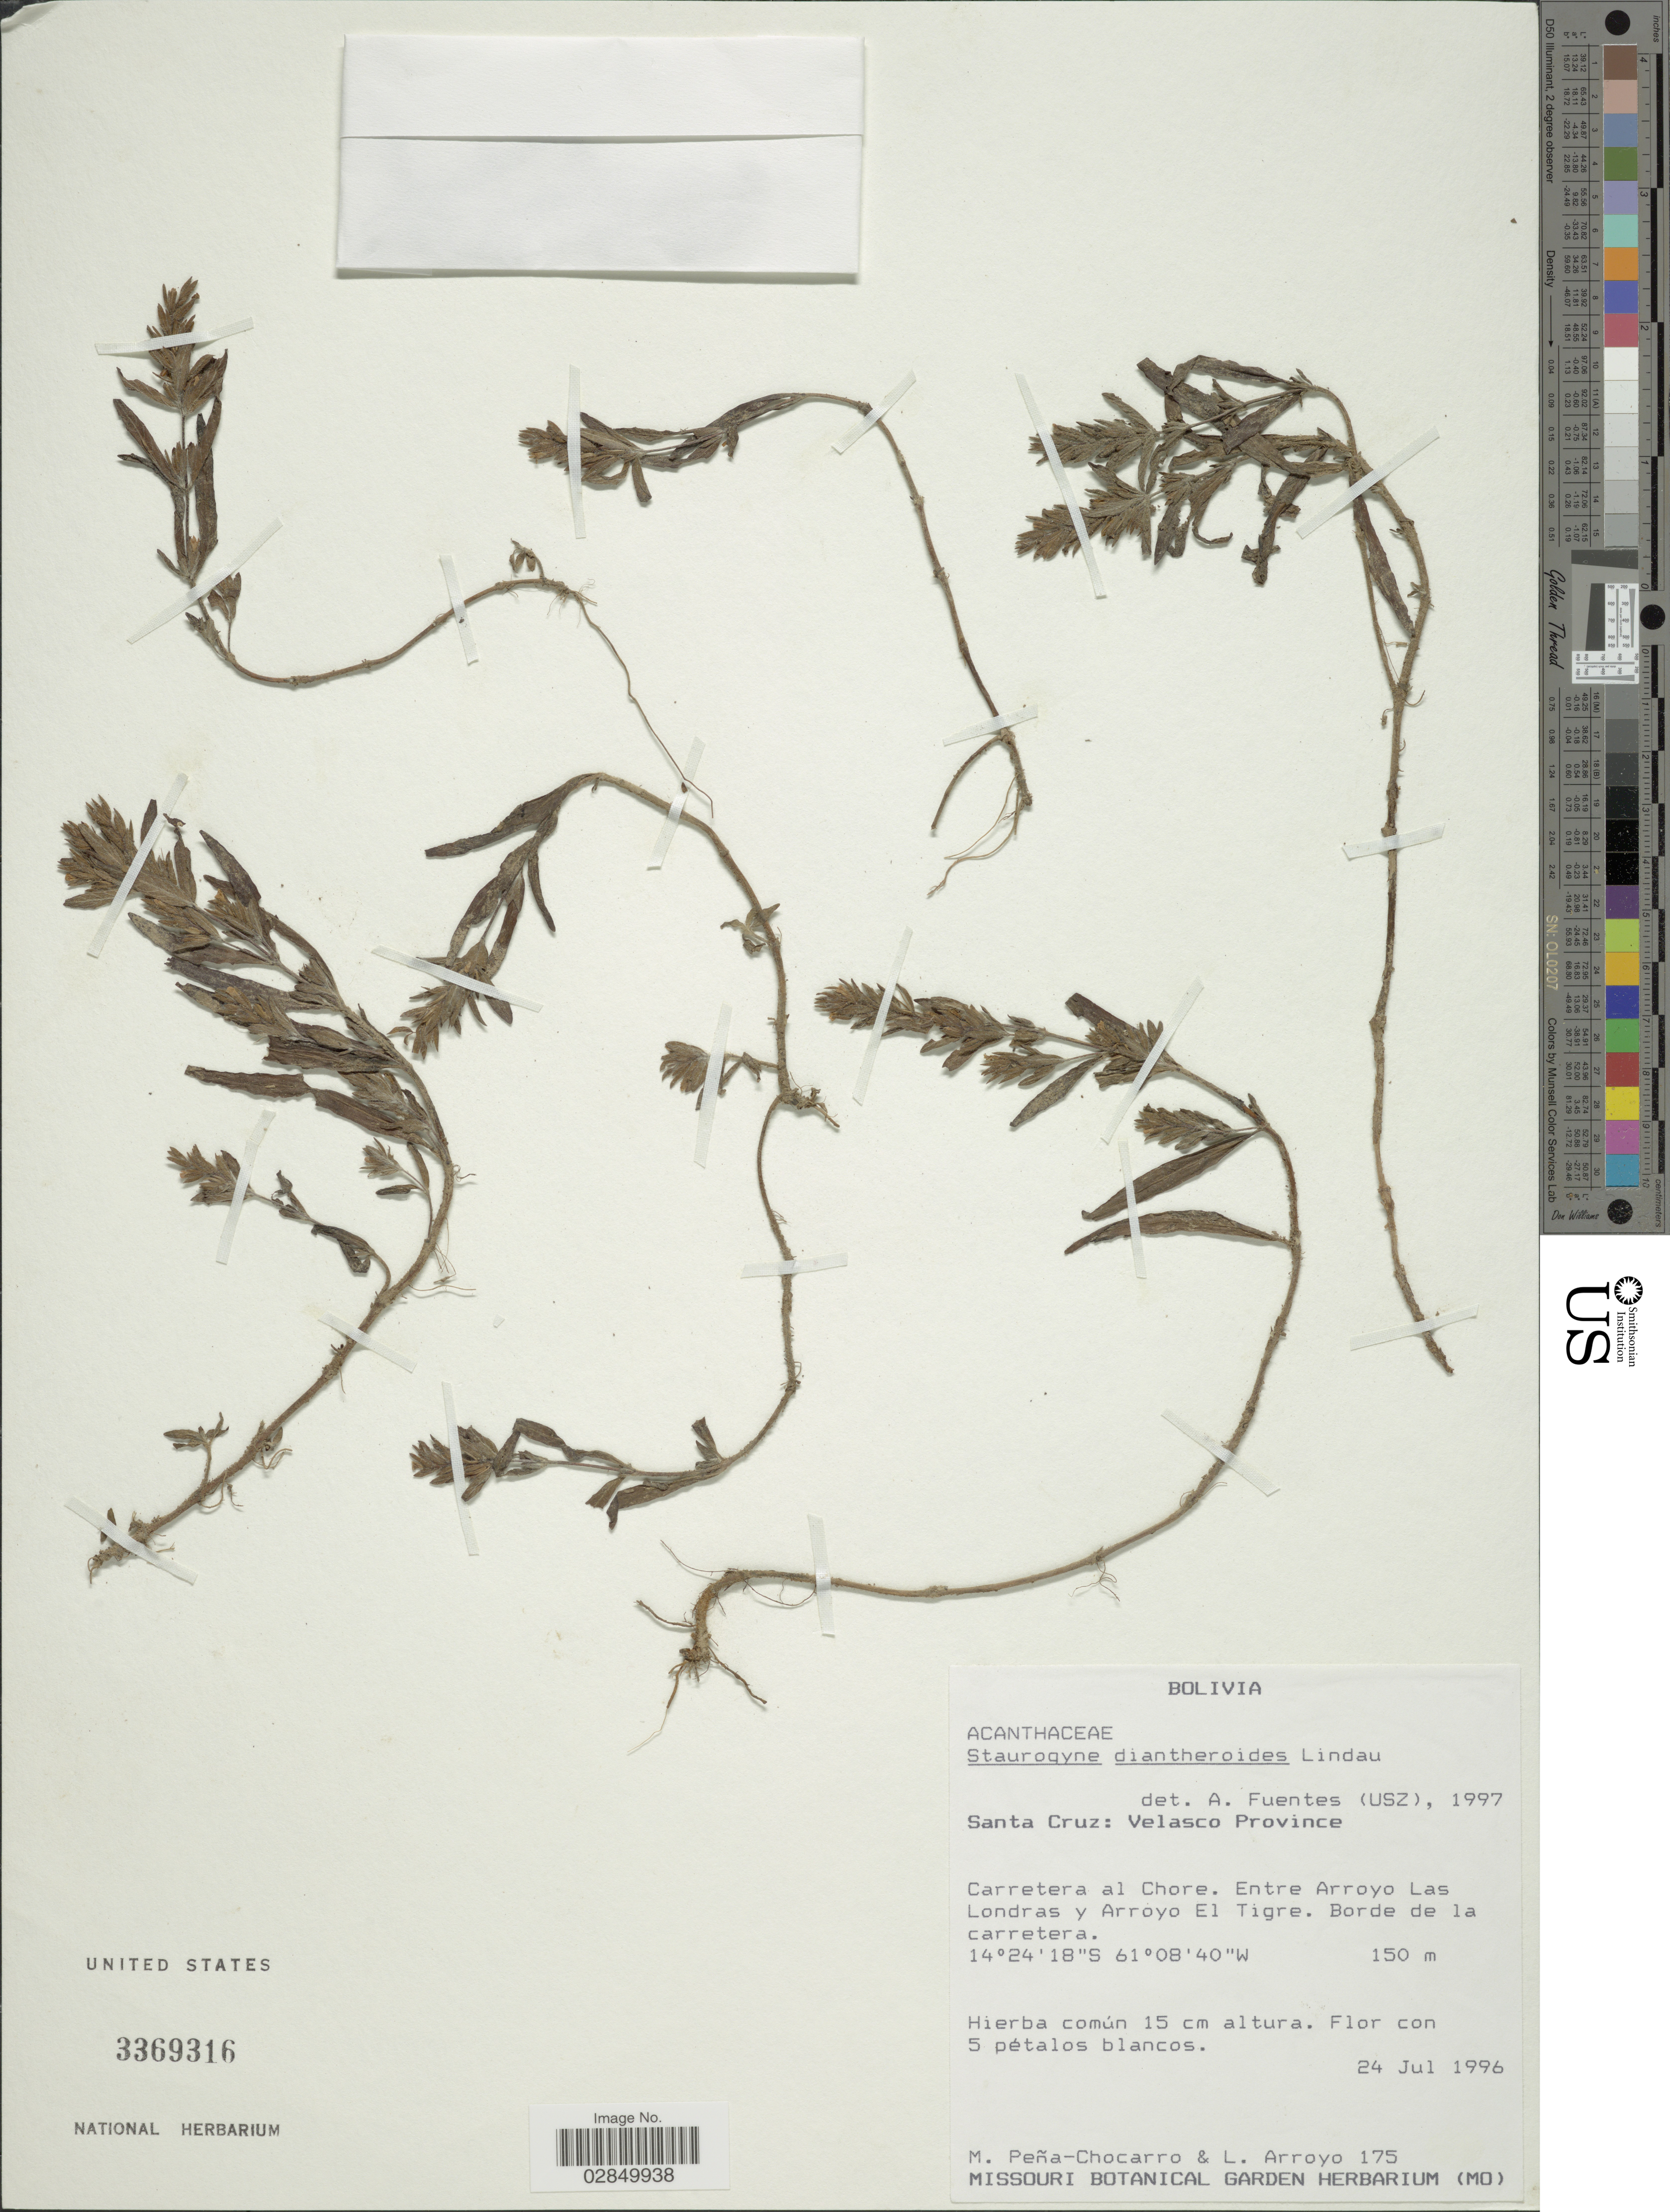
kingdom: Plantae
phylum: Tracheophyta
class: Magnoliopsida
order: Lamiales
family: Acanthaceae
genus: Staurogyne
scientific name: Staurogyne diantheroides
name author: Lindau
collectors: M. Pena Chocarro & L. Arroyo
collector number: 175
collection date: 1996-07-24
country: Bolivia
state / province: Santa Cruz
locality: Velasco Province. Carretera al Chore. Entre Arroyo Las Londras y Arroyo El Tigre. Borde de la carretera.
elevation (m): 150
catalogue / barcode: US 3369316